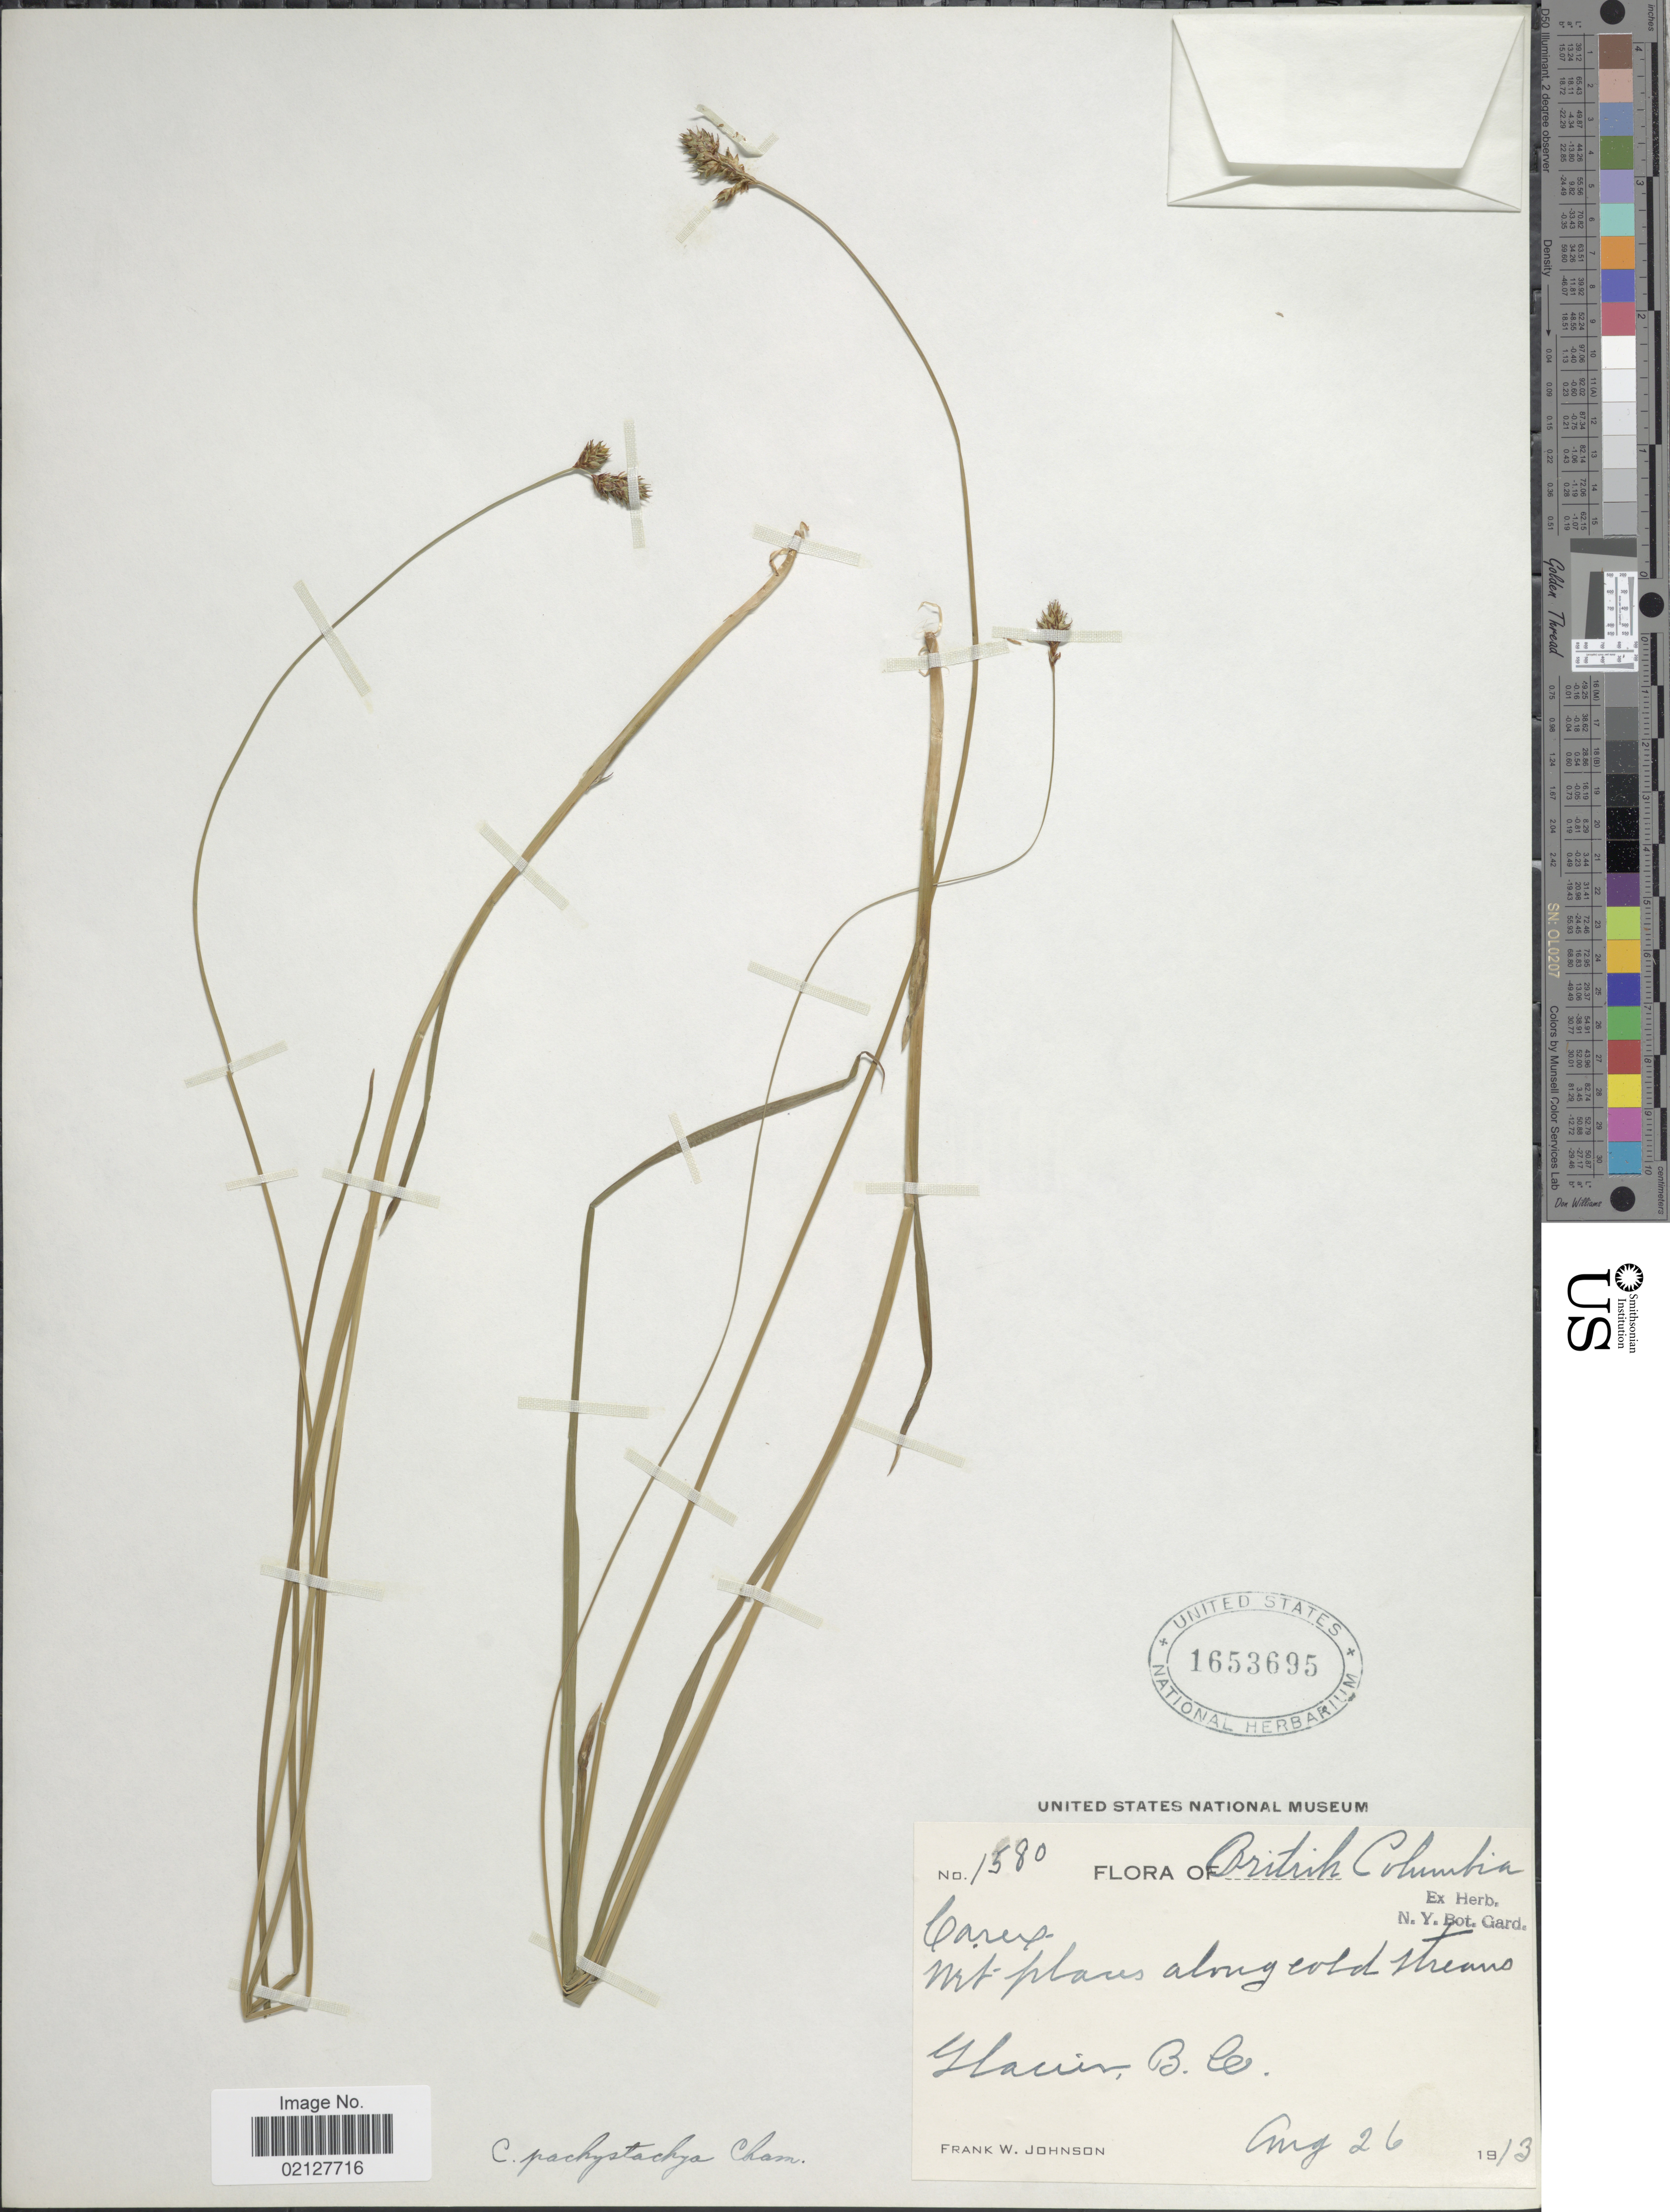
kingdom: Plantae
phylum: Tracheophyta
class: Liliopsida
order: Poales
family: Cyperaceae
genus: Carex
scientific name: Carex pachystachya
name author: Cham. ex Steud.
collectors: F. W. Johnson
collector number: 1580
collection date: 1913-08-26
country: Canada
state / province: British Columbia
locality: Glacier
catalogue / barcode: US 1653695